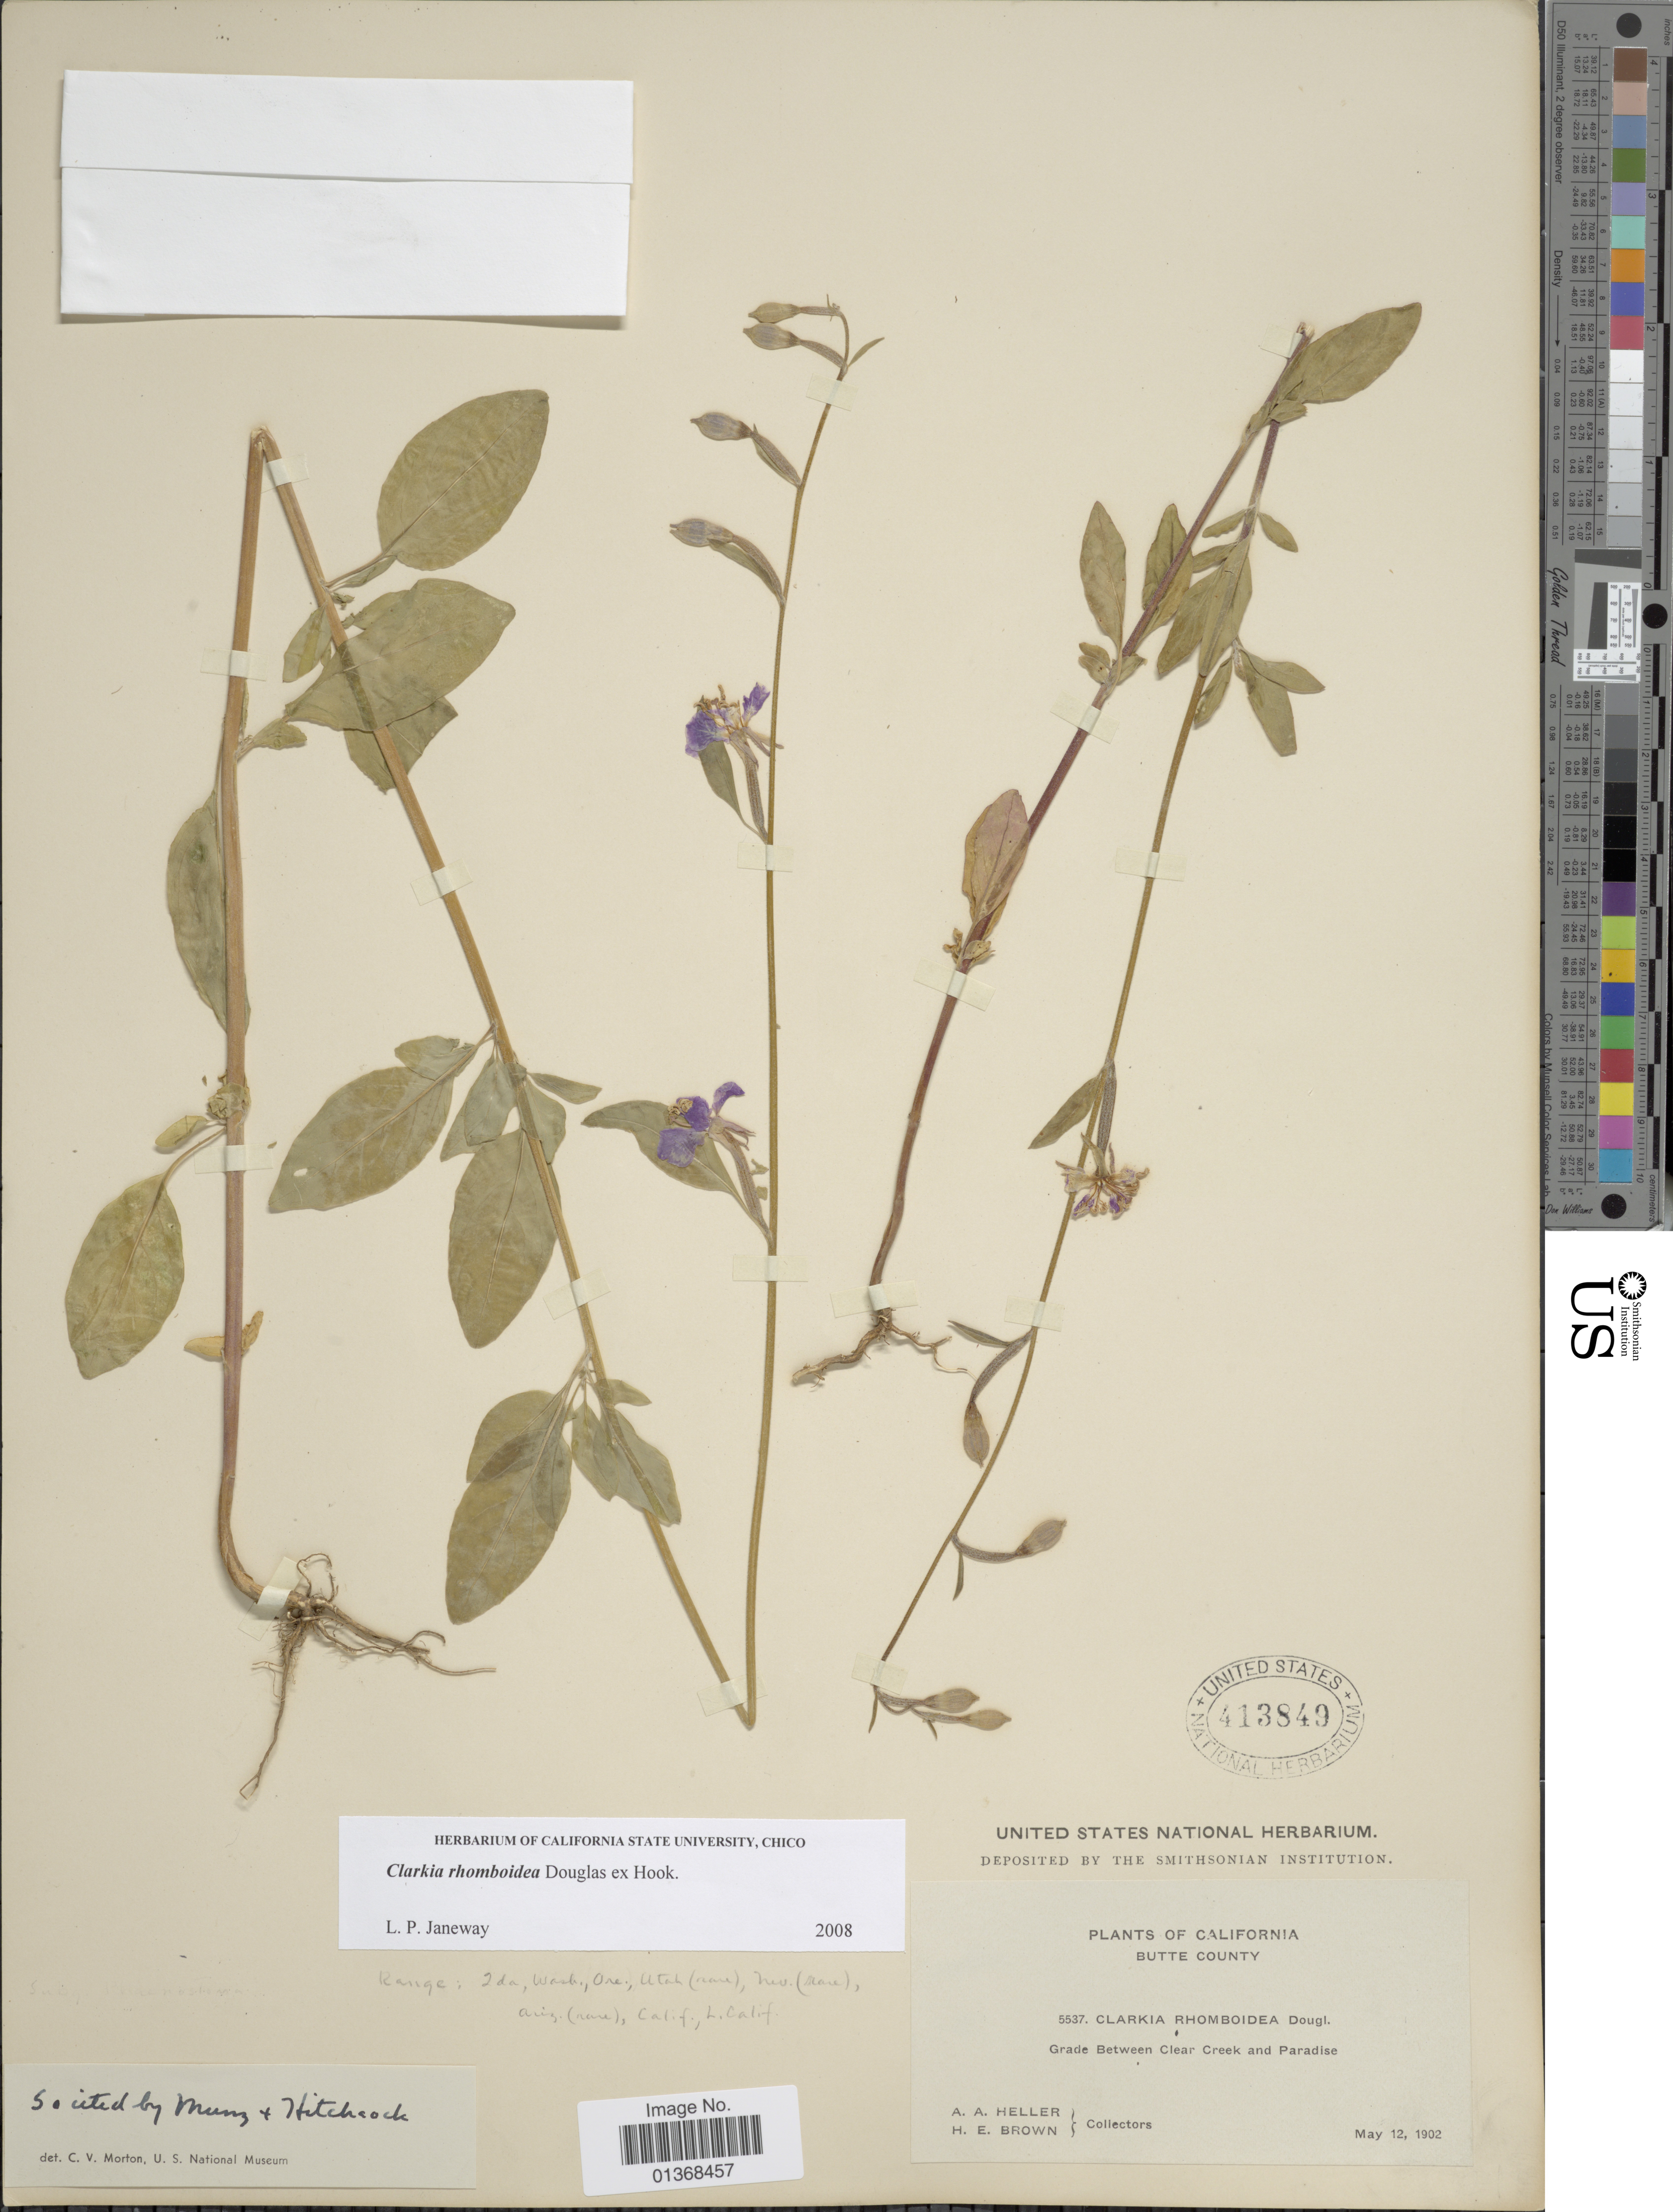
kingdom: Plantae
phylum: Tracheophyta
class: Magnoliopsida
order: Myrtales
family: Onagraceae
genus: Clarkia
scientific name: Clarkia rhomboidea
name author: Douglas ex Hook.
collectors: A. A. Heller & H. E. Brown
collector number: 5537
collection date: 1902-05-12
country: United States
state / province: California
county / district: Butte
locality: Butte County, Grade between Clear Creek and Paradise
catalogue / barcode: US 413849